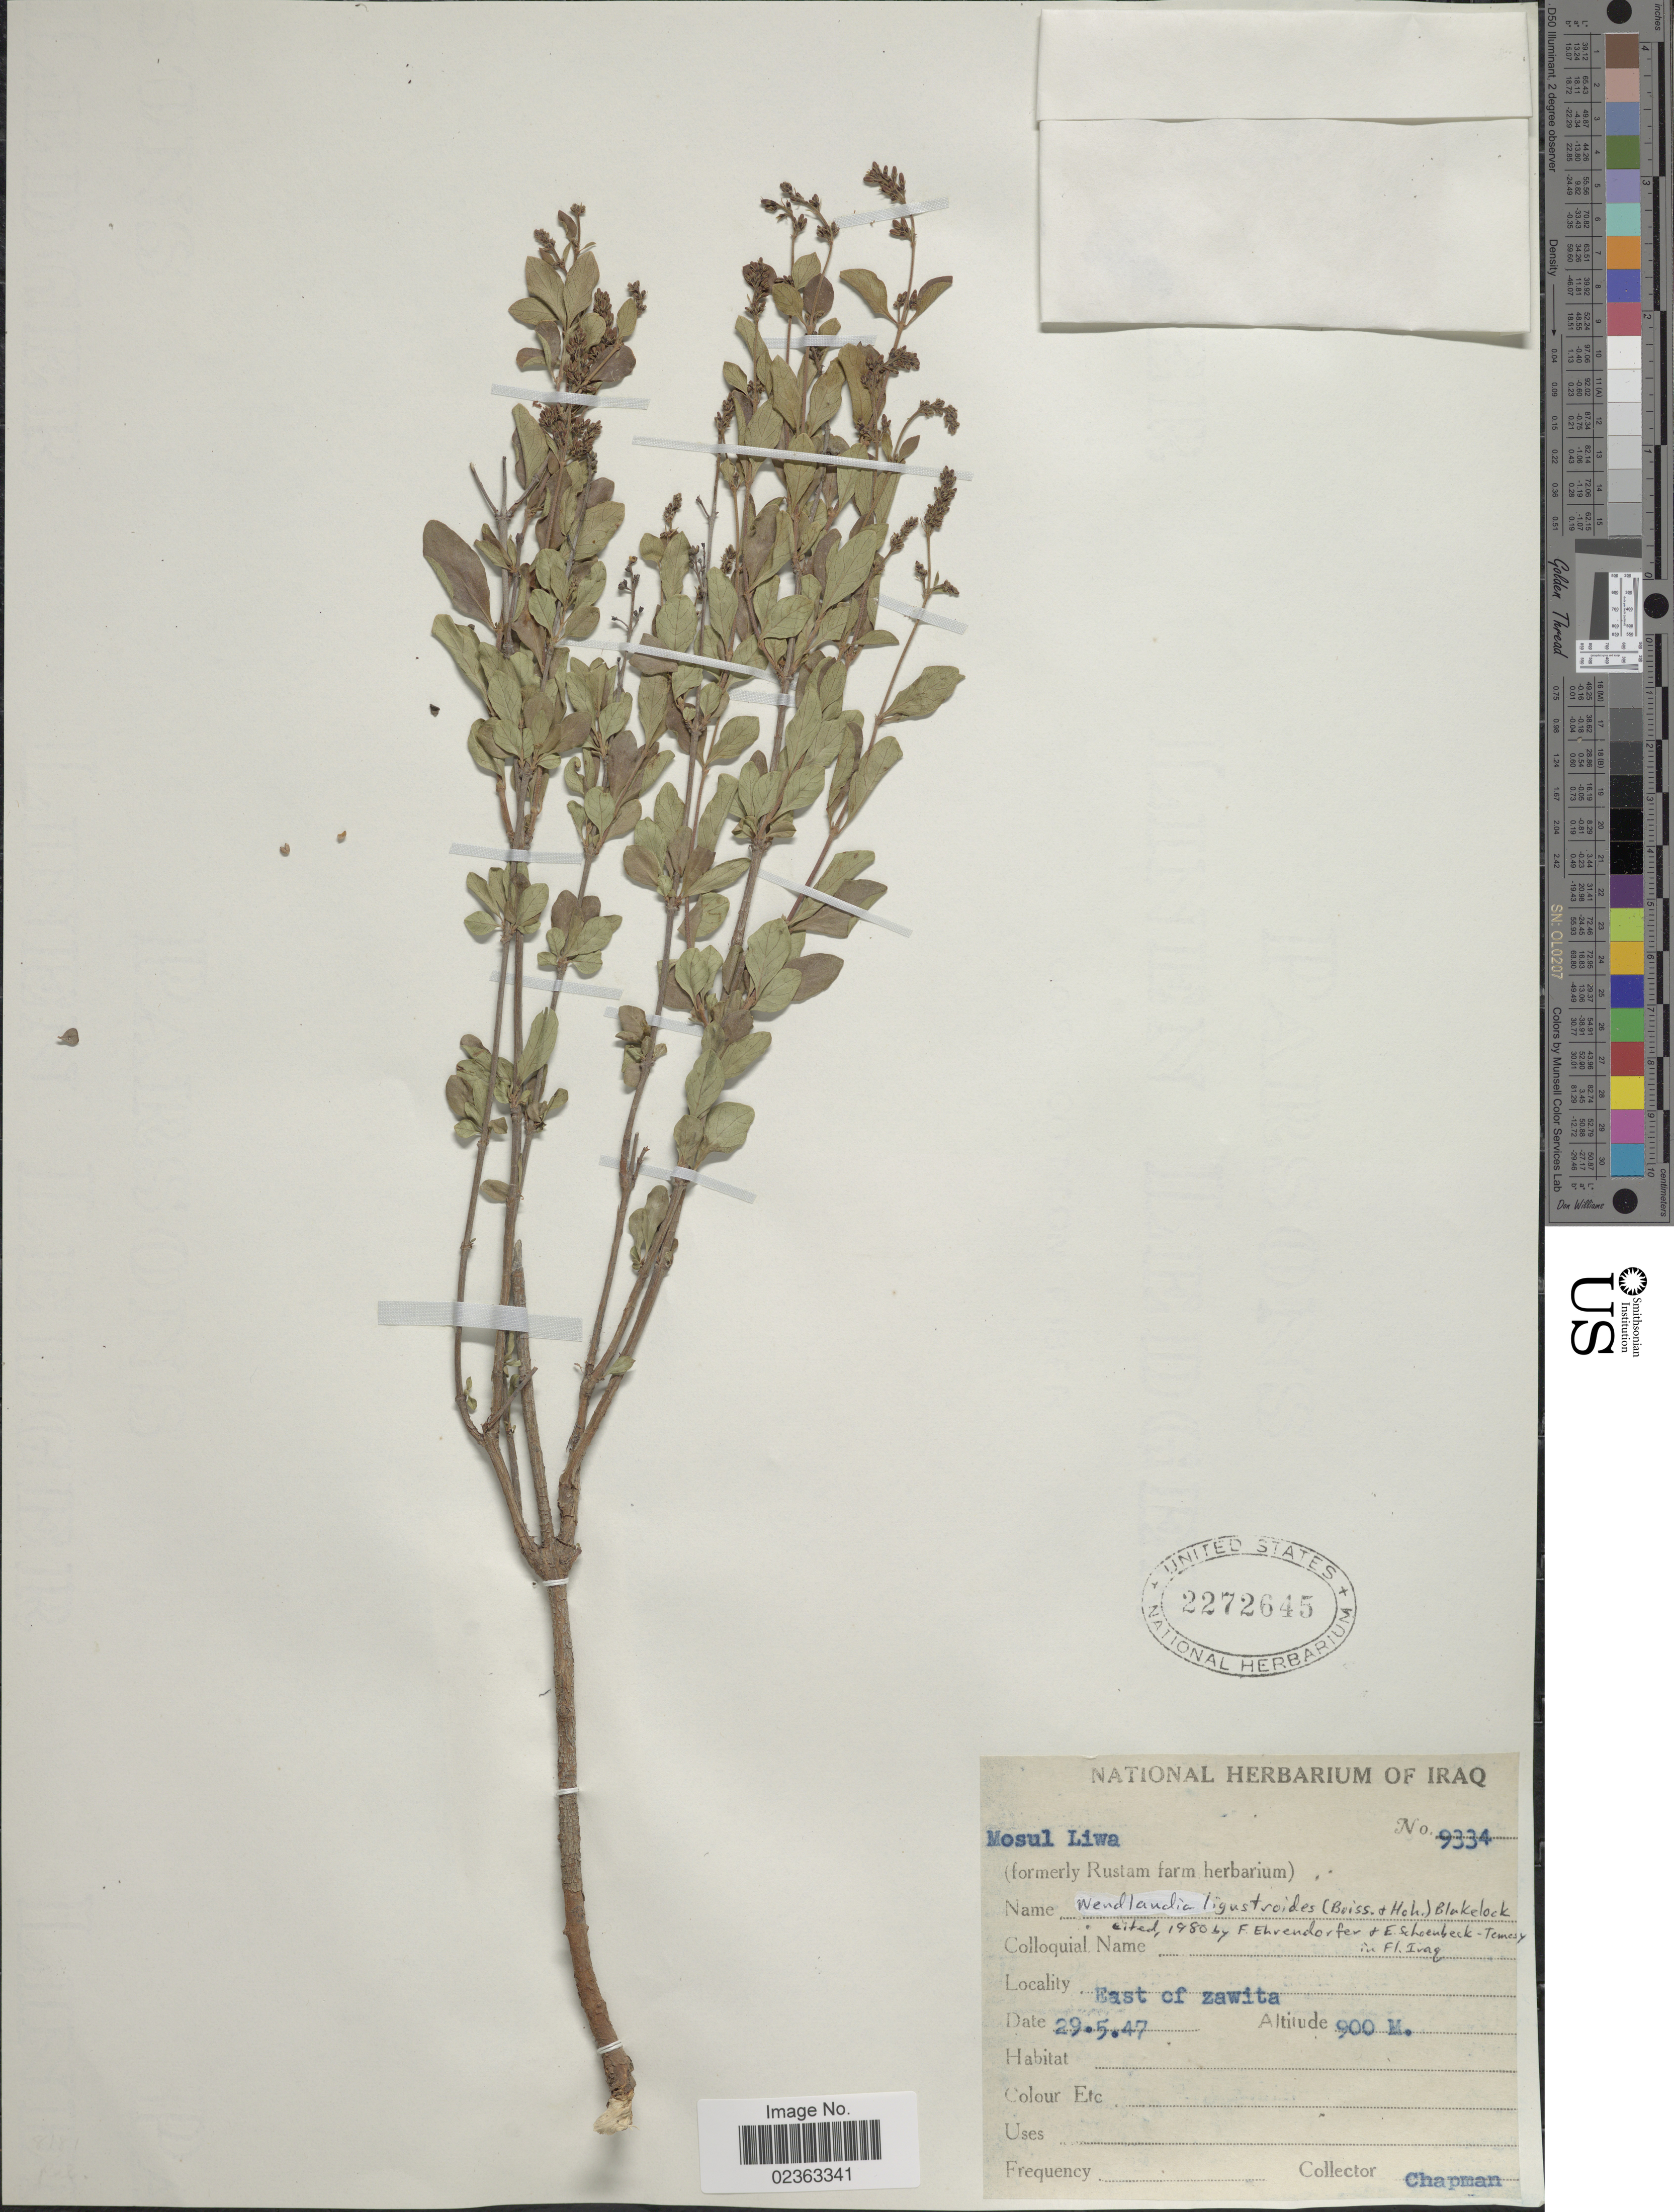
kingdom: Plantae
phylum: Tracheophyta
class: Magnoliopsida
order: Gentianales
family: Rubiaceae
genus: Wendlandia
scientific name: Wendlandia ligustroides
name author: (Boiss. & Hohen.) Blakelock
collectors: A. Chapman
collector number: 9334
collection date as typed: Transcribed d/m/y: 29/5/47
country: Iraq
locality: East of zawita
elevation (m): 900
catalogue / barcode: US 2272645